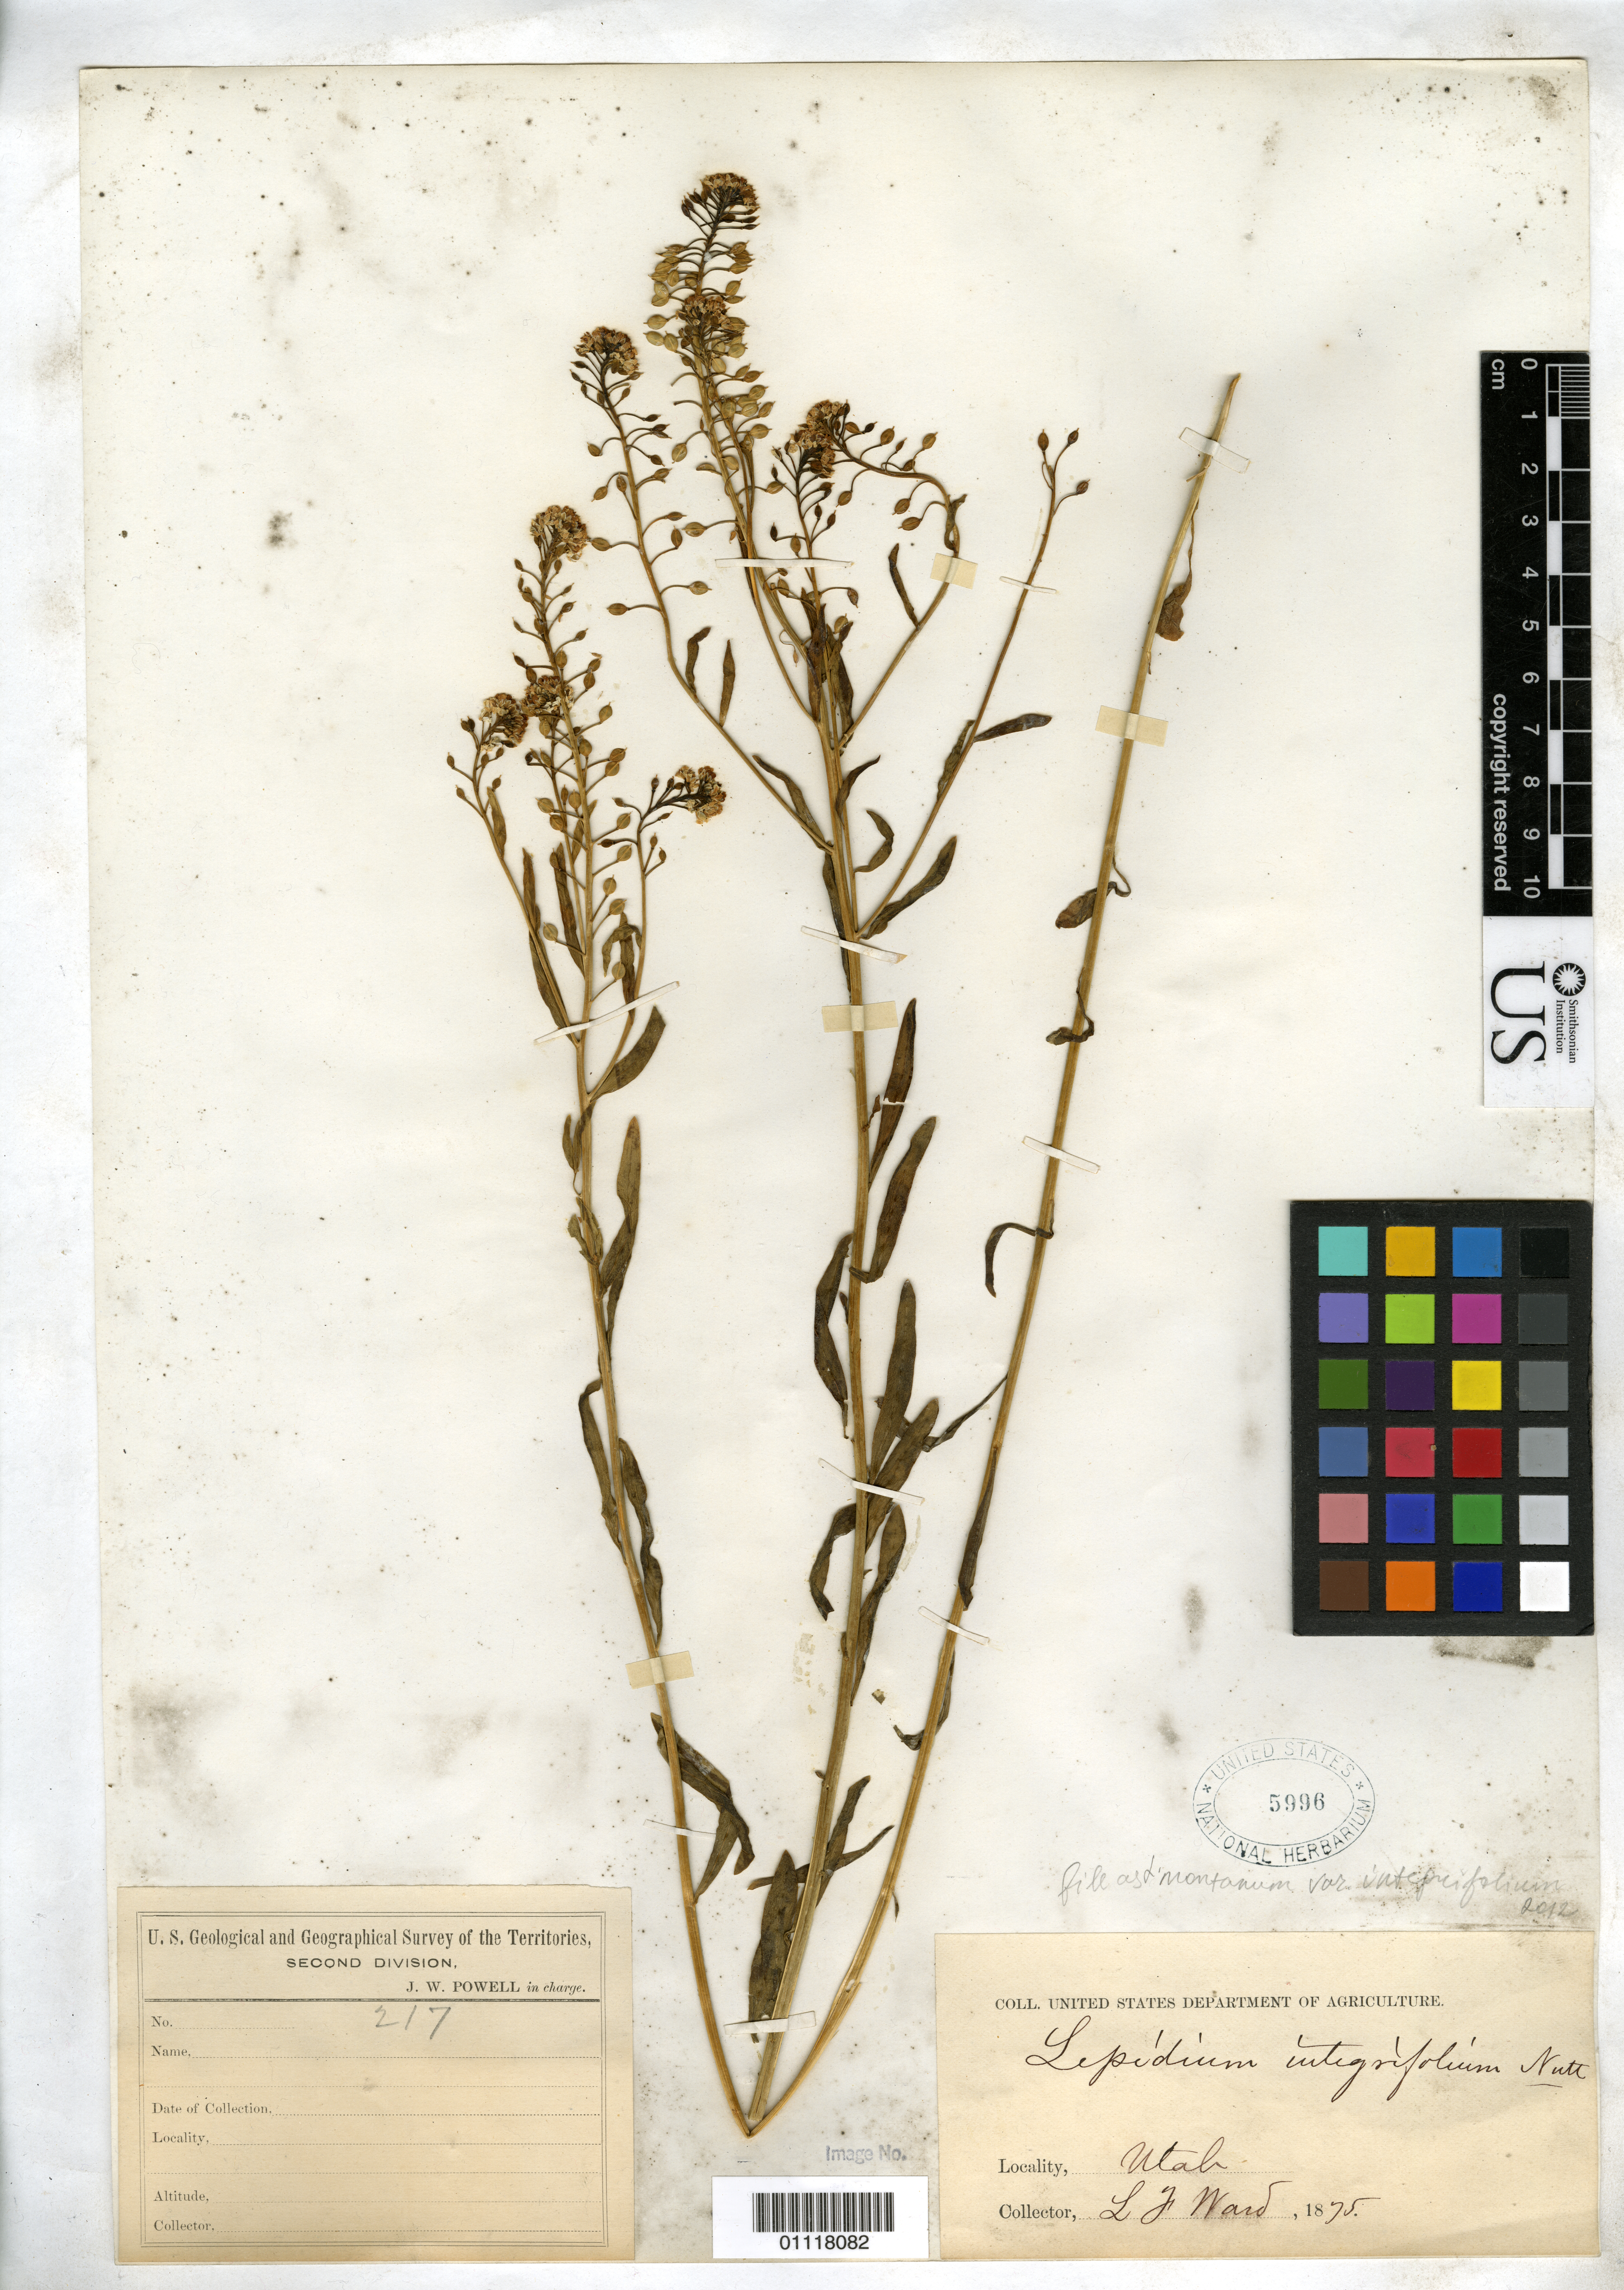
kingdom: Plantae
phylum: Tracheophyta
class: Magnoliopsida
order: Brassicales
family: Brassicaceae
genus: Lepidium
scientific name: Lepidium montanum var. integrifolium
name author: C.L. Hitchc.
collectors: L. F. Ward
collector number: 217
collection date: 1875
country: United States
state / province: Utah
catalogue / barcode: US 5996